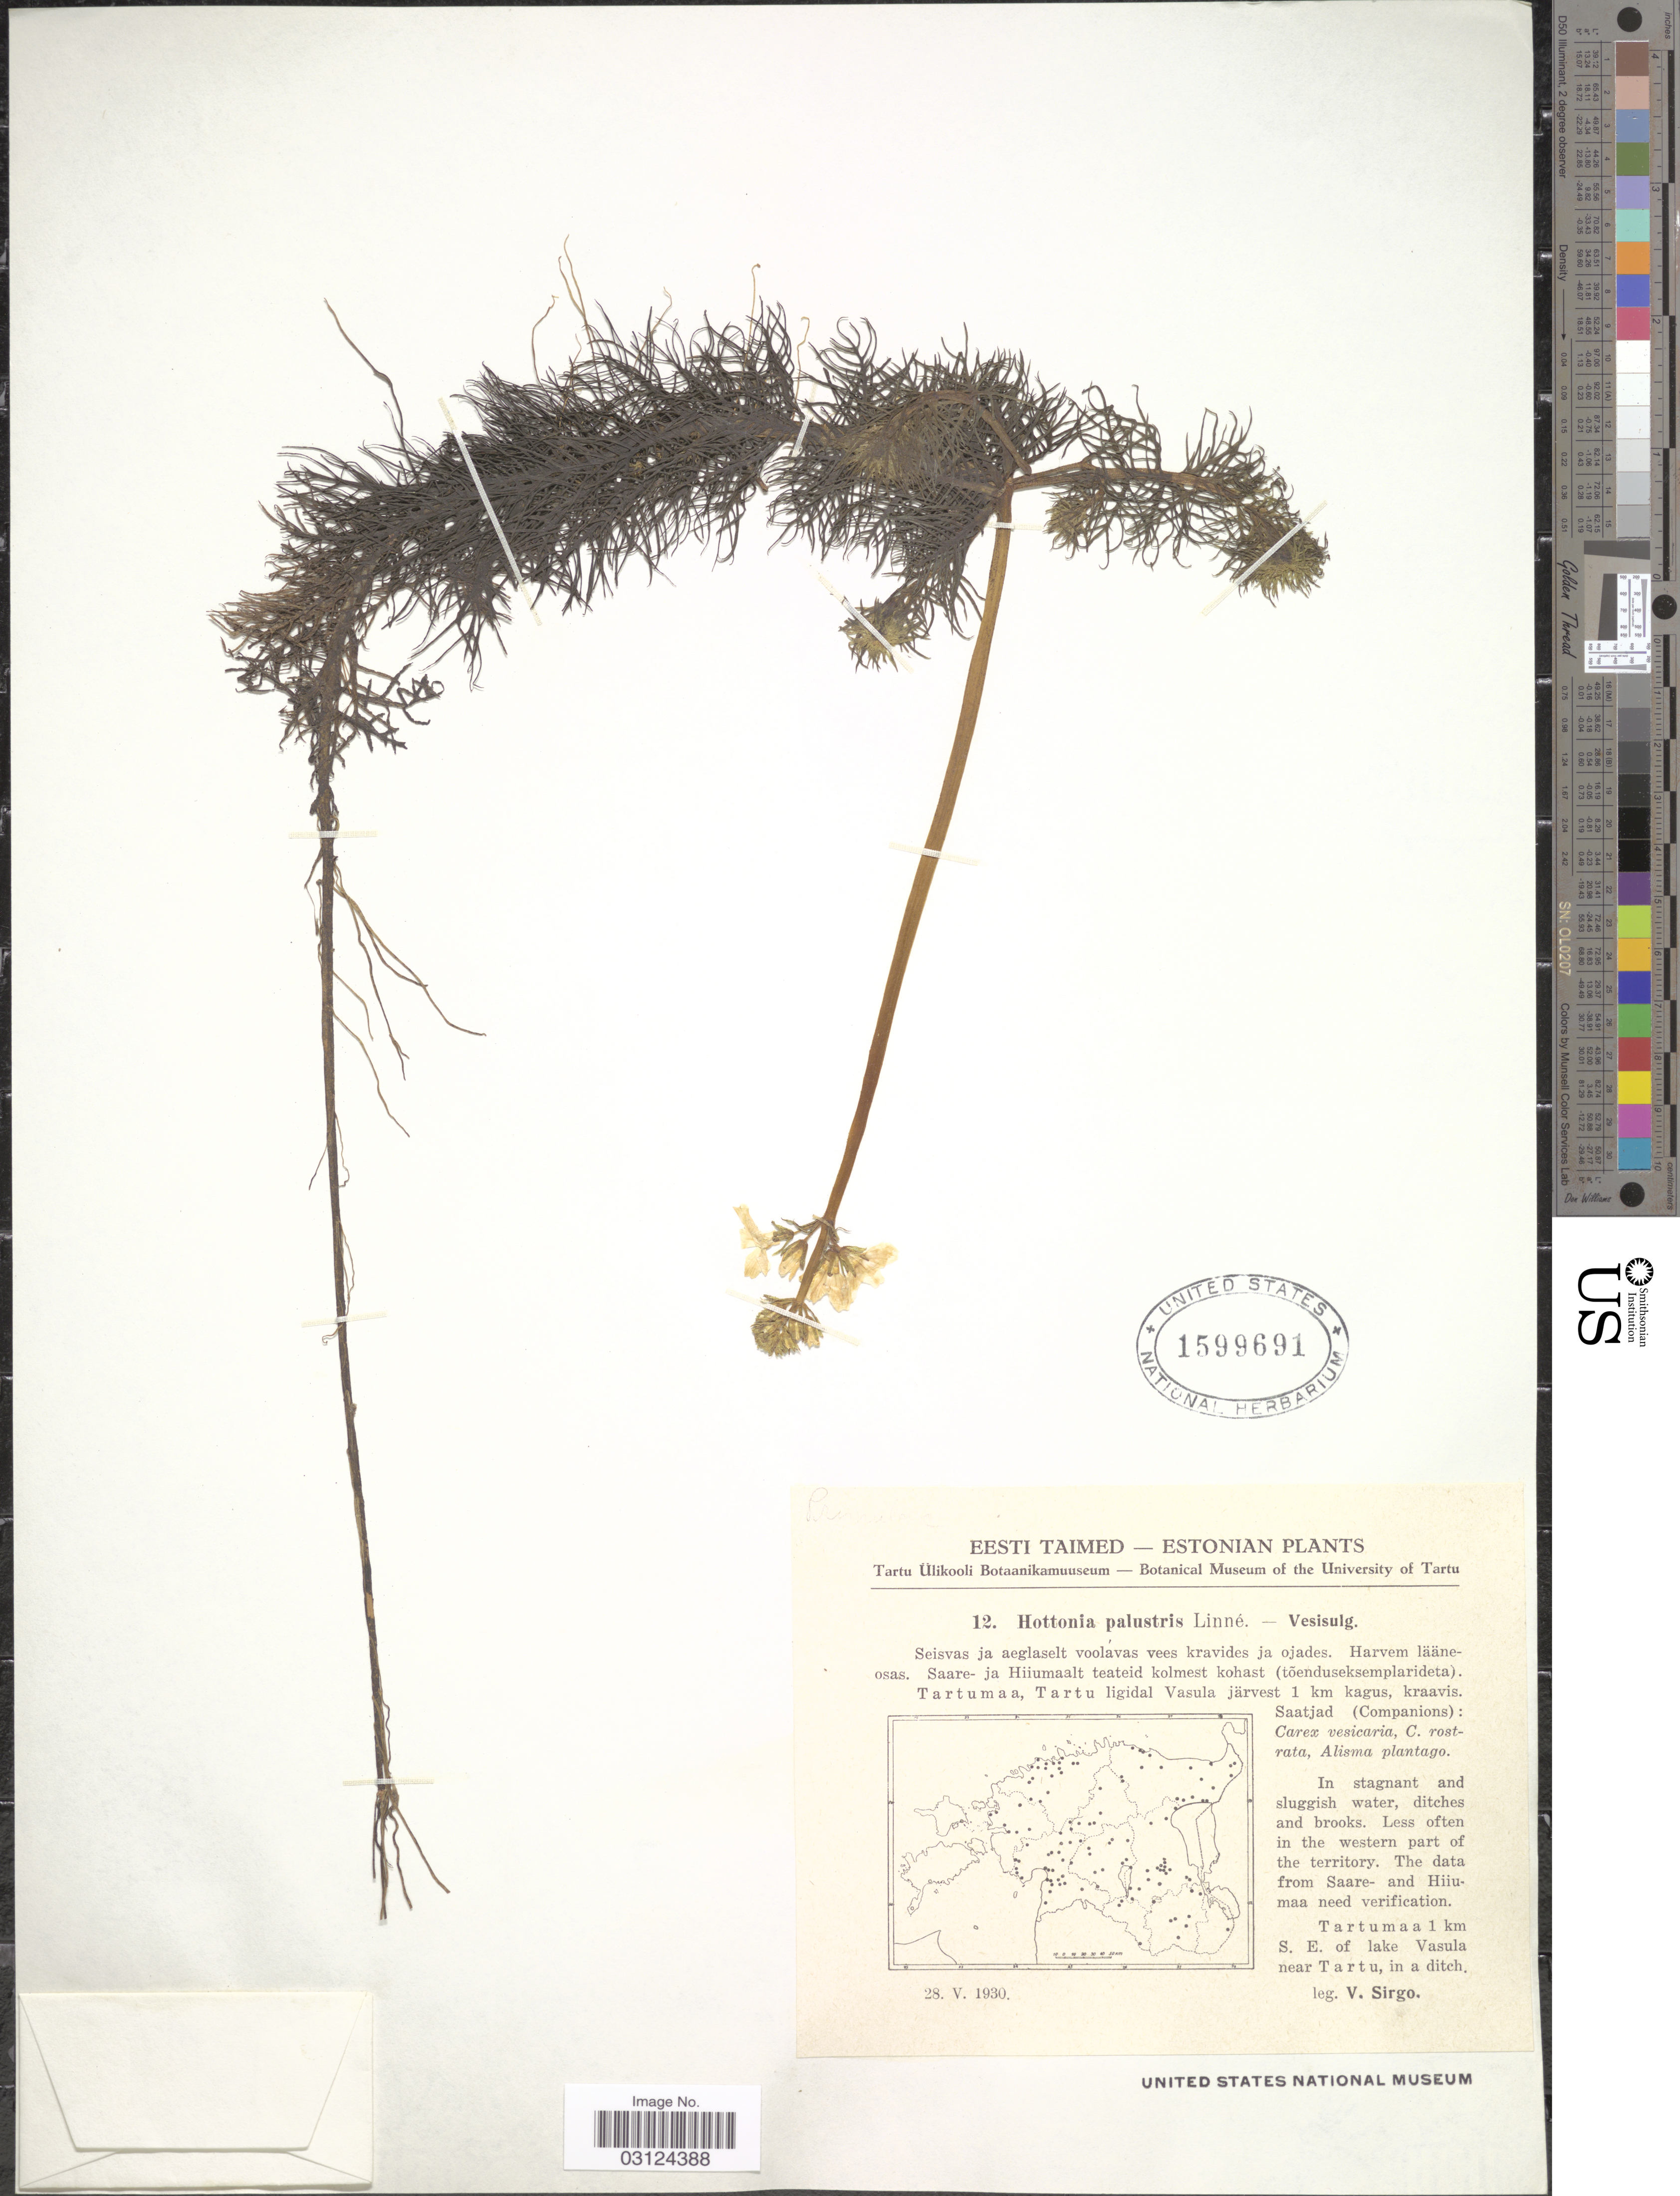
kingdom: Plantae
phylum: Tracheophyta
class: Magnoliopsida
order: Ericales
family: Primulaceae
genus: Hottonia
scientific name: Hottonia palustris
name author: L.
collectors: V. Sirgo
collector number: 12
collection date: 1930-05-28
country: Estonia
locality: Tartumaa 1 km S.E. of lake Vasula near Tartu, in a ditch.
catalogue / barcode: US 1599691